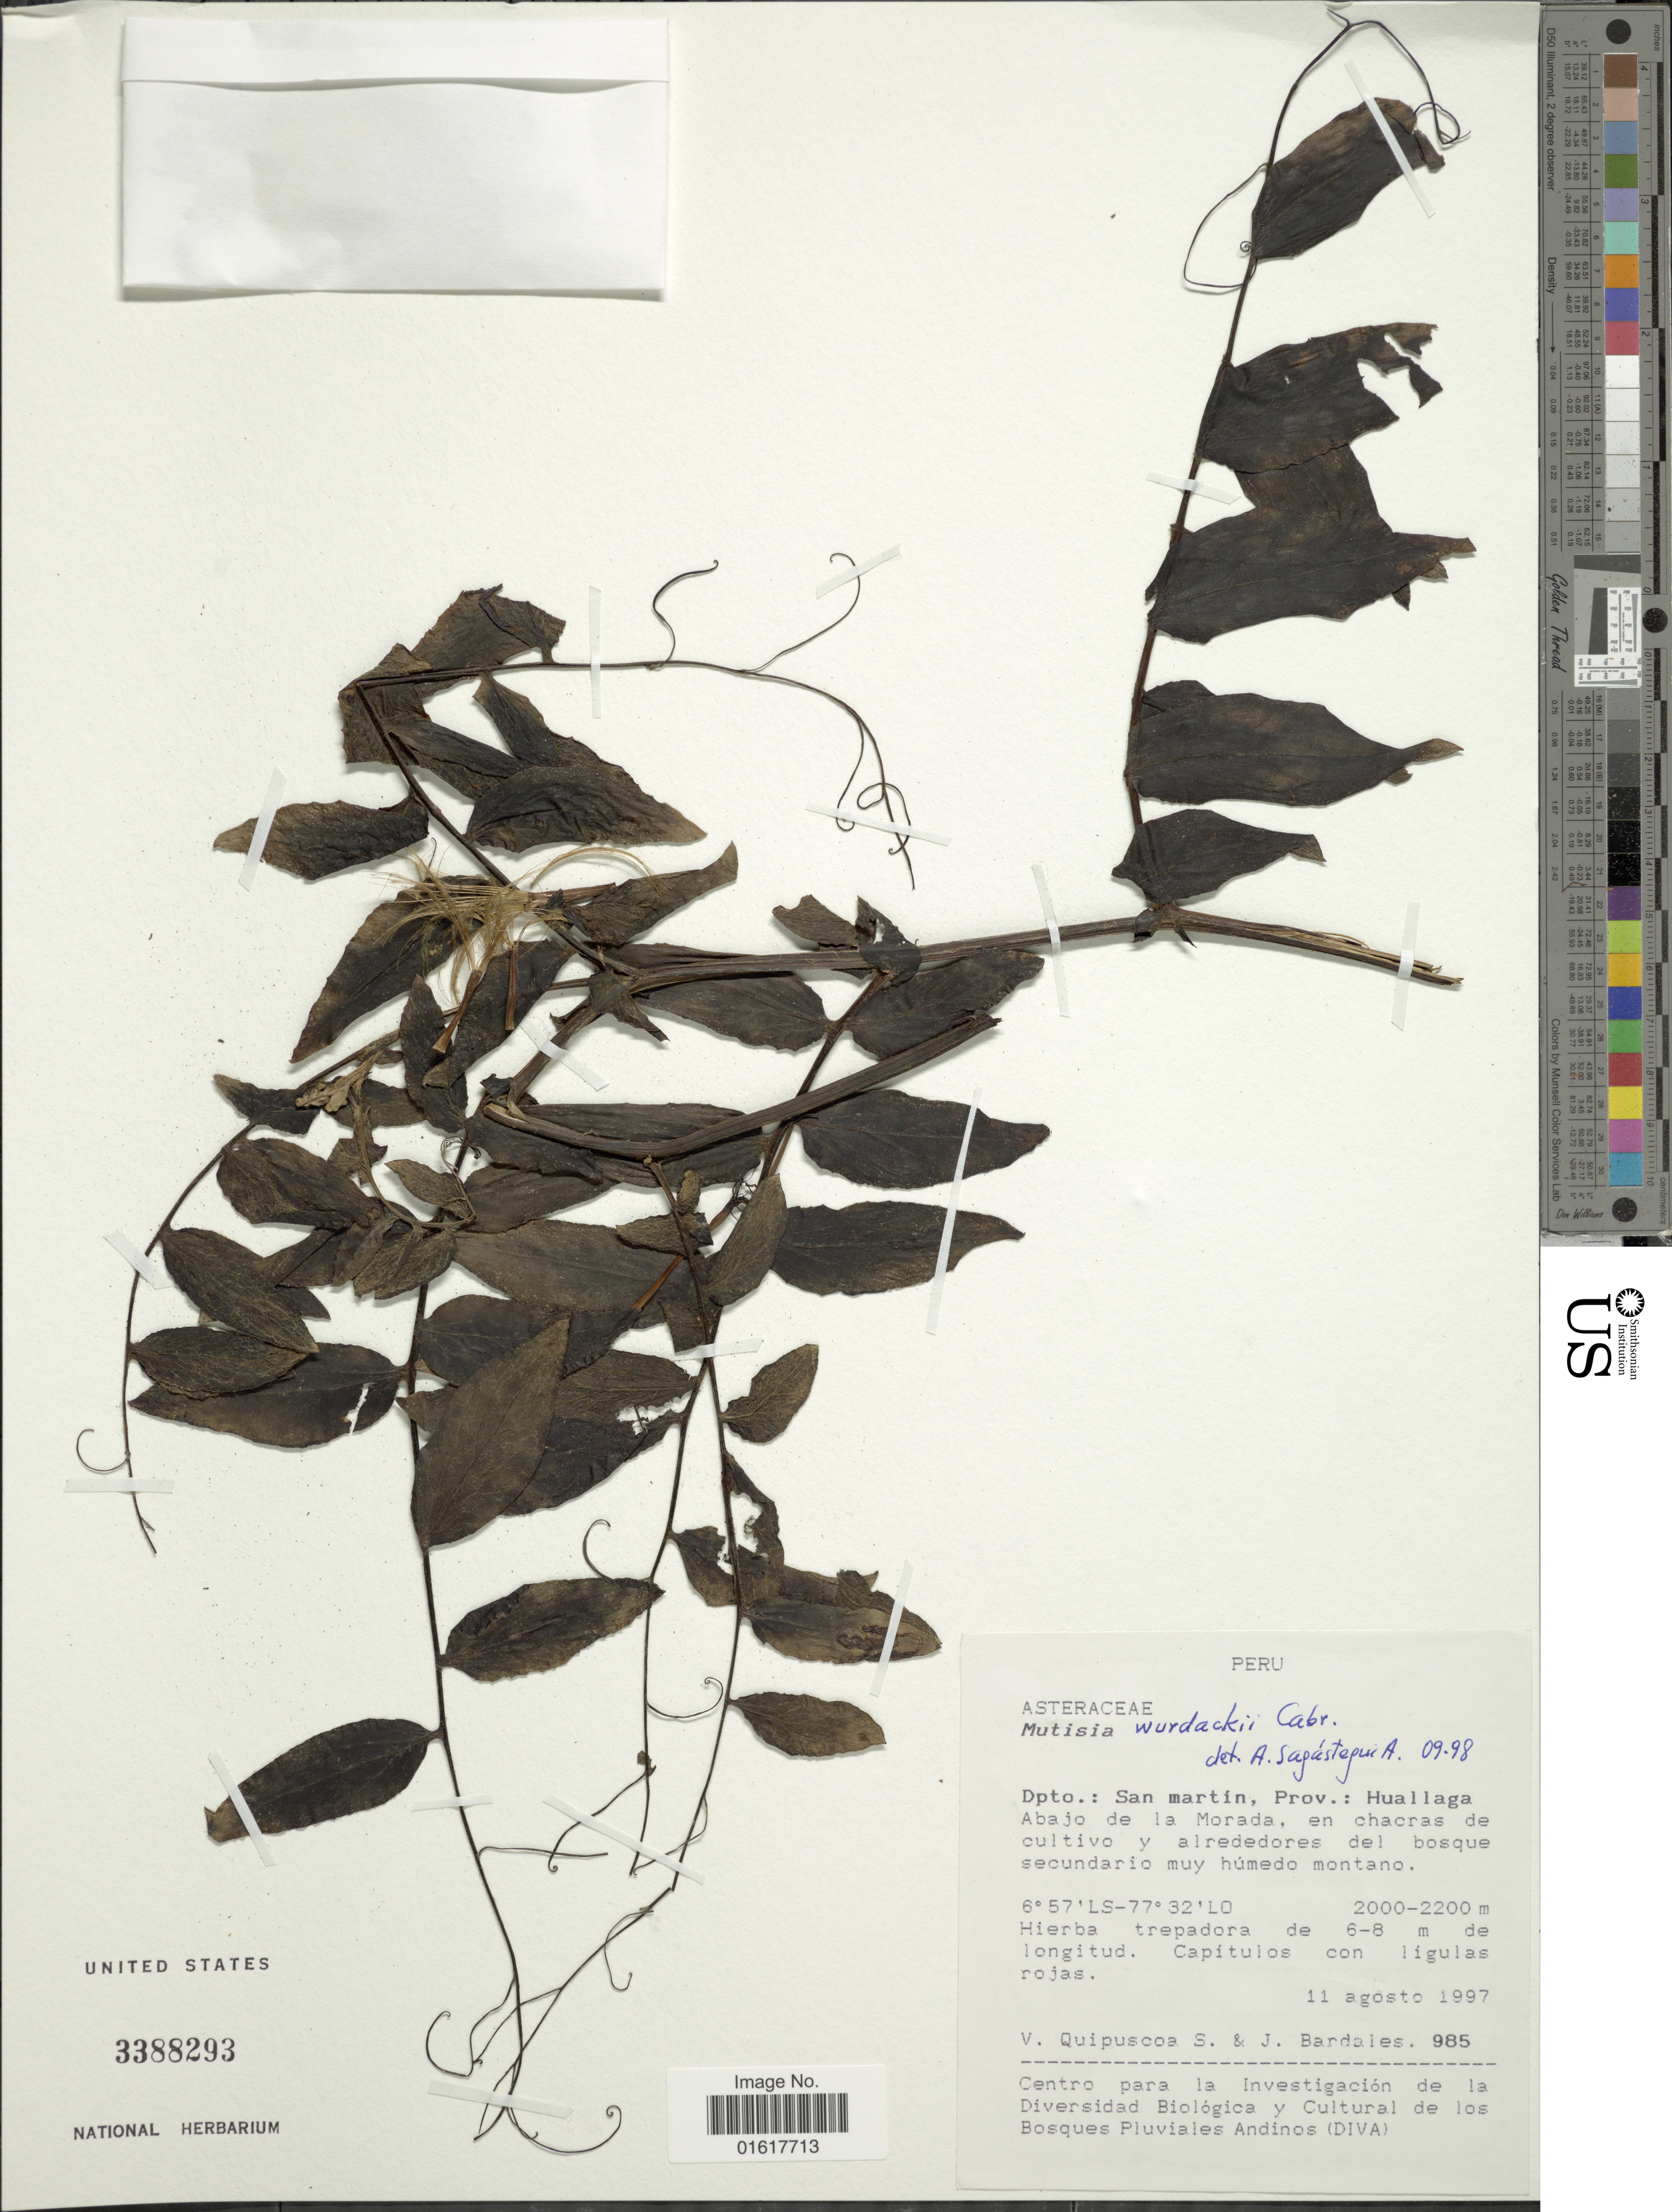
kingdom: Plantae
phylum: Tracheophyta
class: Magnoliopsida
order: Asterales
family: Asteraceae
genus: Mutisia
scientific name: Mutisia wurdackii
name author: Cabrera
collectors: V. Quipuscoa & J. Bardales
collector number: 985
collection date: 1997-08-11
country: Peru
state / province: San Martín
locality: Prov.: Huallaga. Abajo de la Morada, en chacras de cultivo y alrededores del bosque secundario muy húmedo montano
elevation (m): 2000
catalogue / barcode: US 3388293